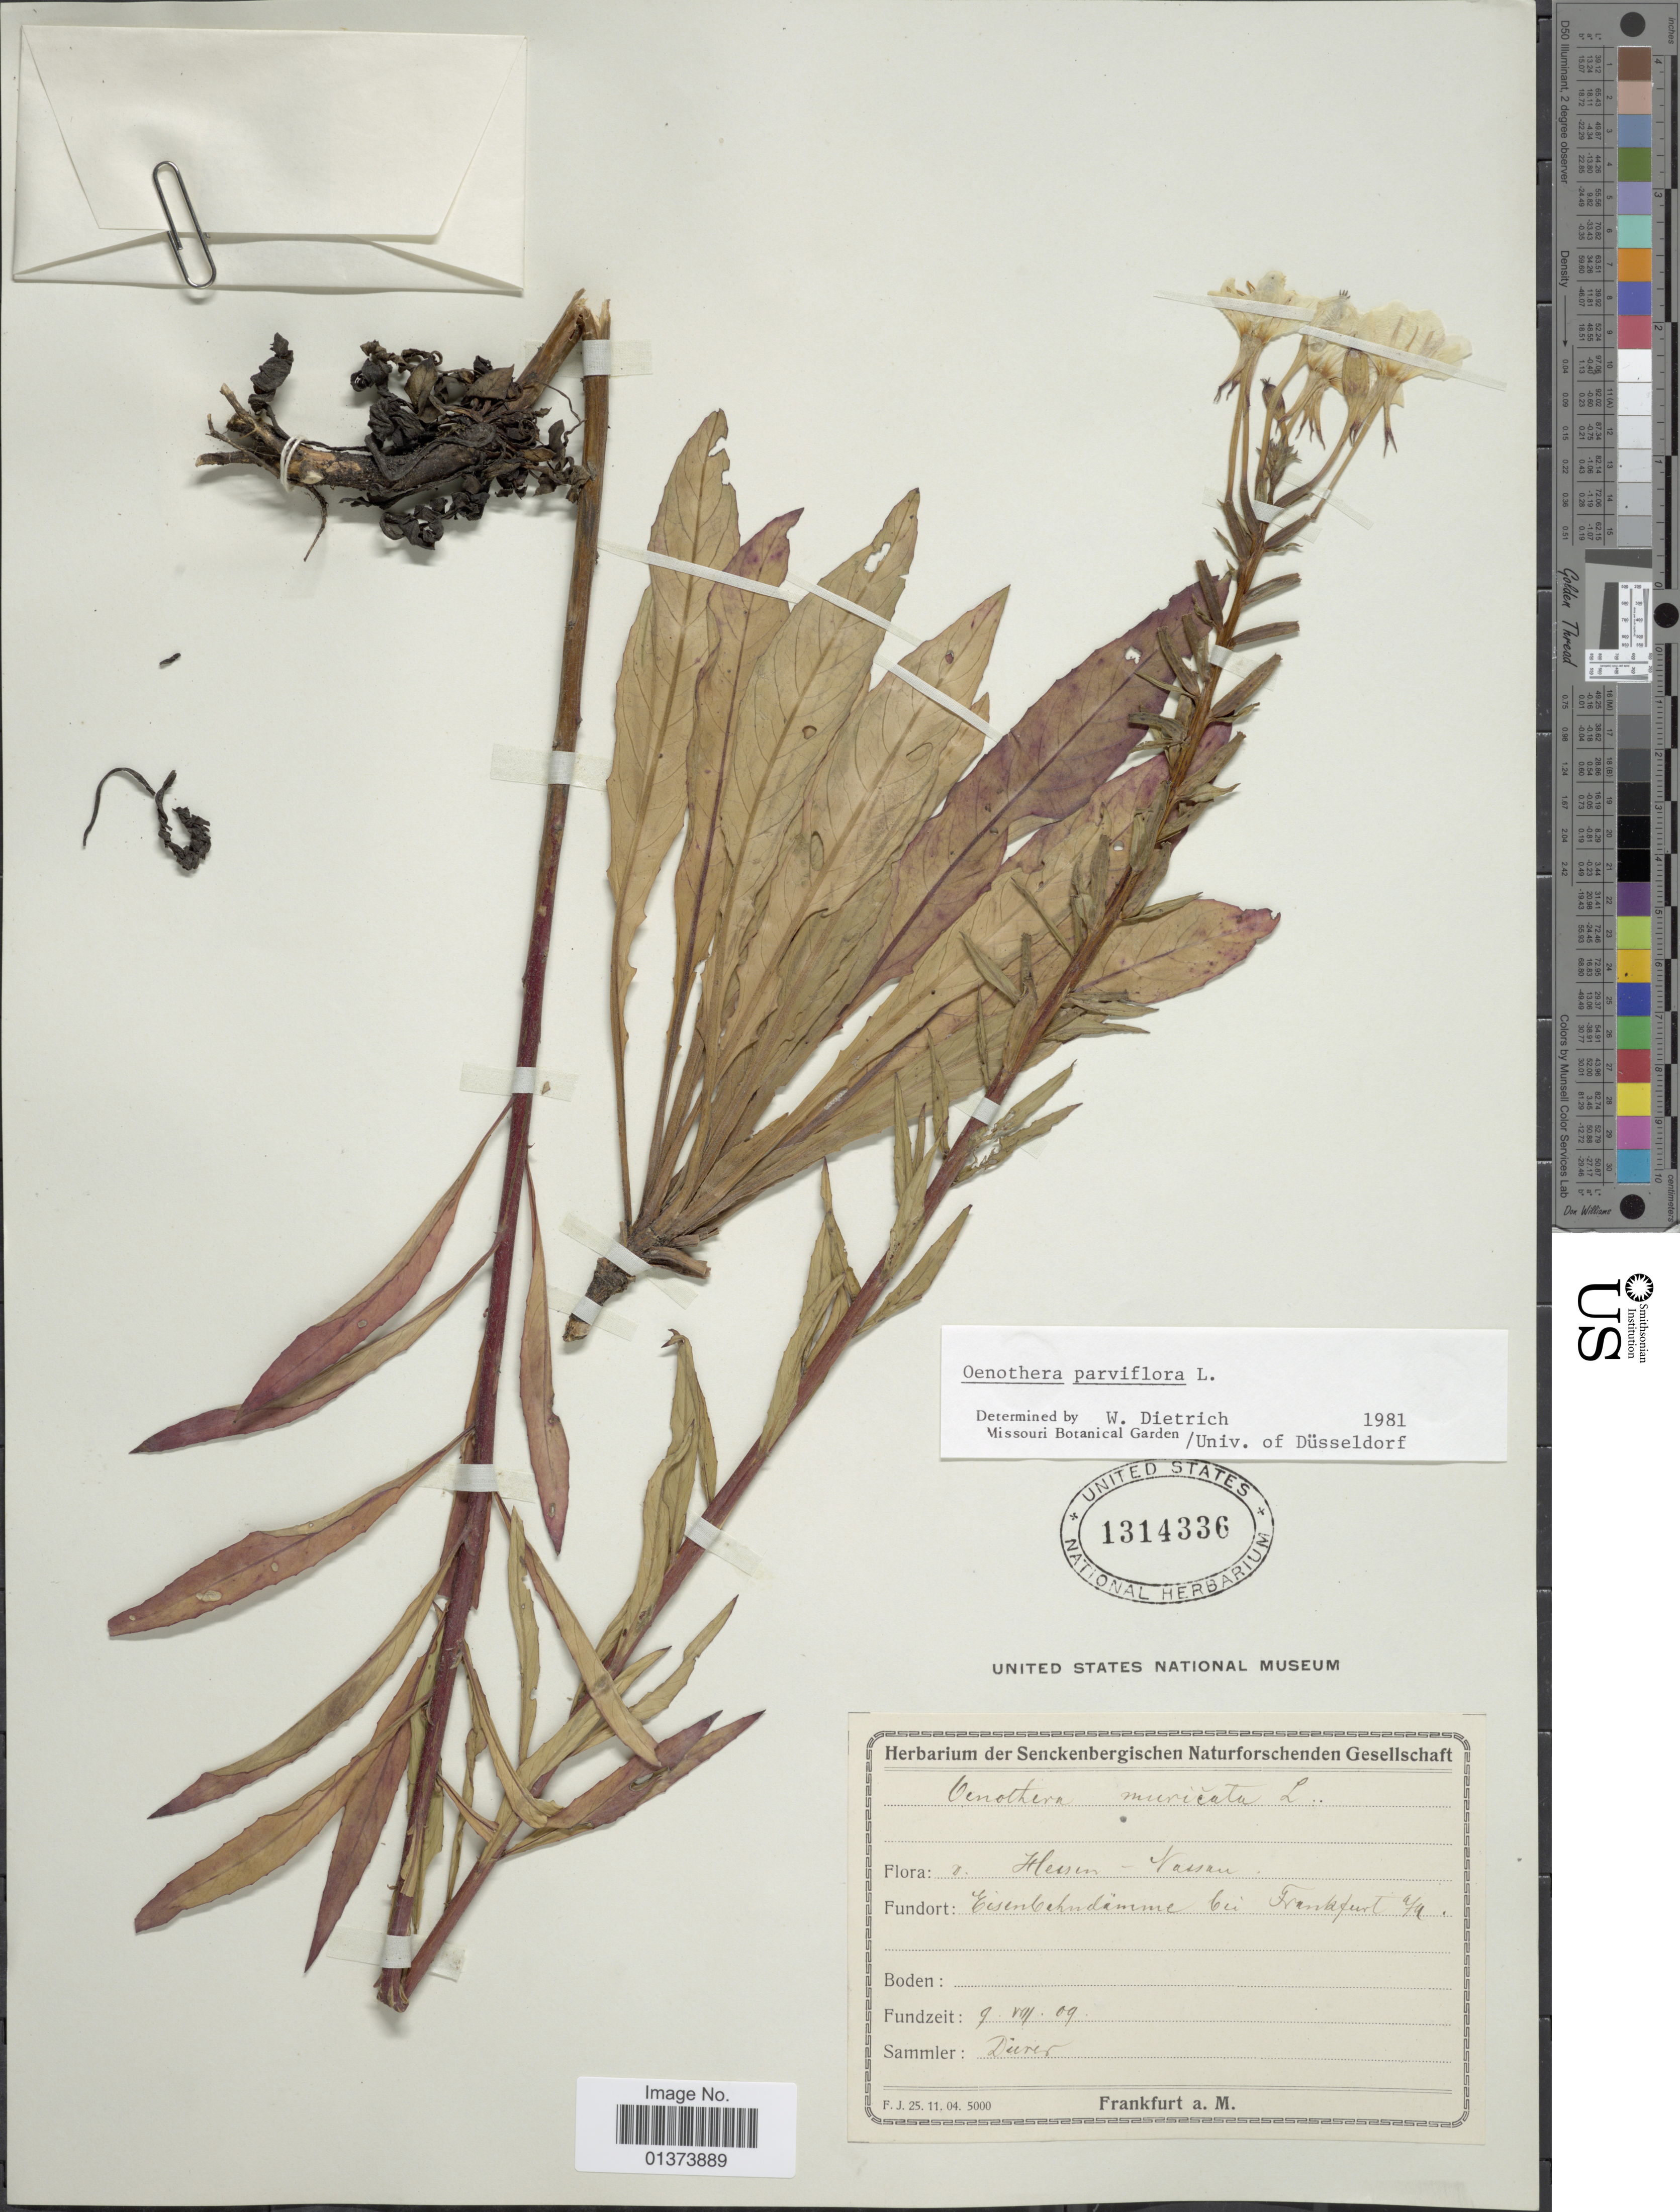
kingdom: Plantae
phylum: Tracheophyta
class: Magnoliopsida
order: Myrtales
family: Onagraceae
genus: Oenothera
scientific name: Oenothera parviflora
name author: L.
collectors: Dürer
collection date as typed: Transcribed d/m/y: 9/8/9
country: Germany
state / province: Hesse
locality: Nassau, Eisenbehudimme bei Frankfurt a/q [interpreted]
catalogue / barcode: US 1314336